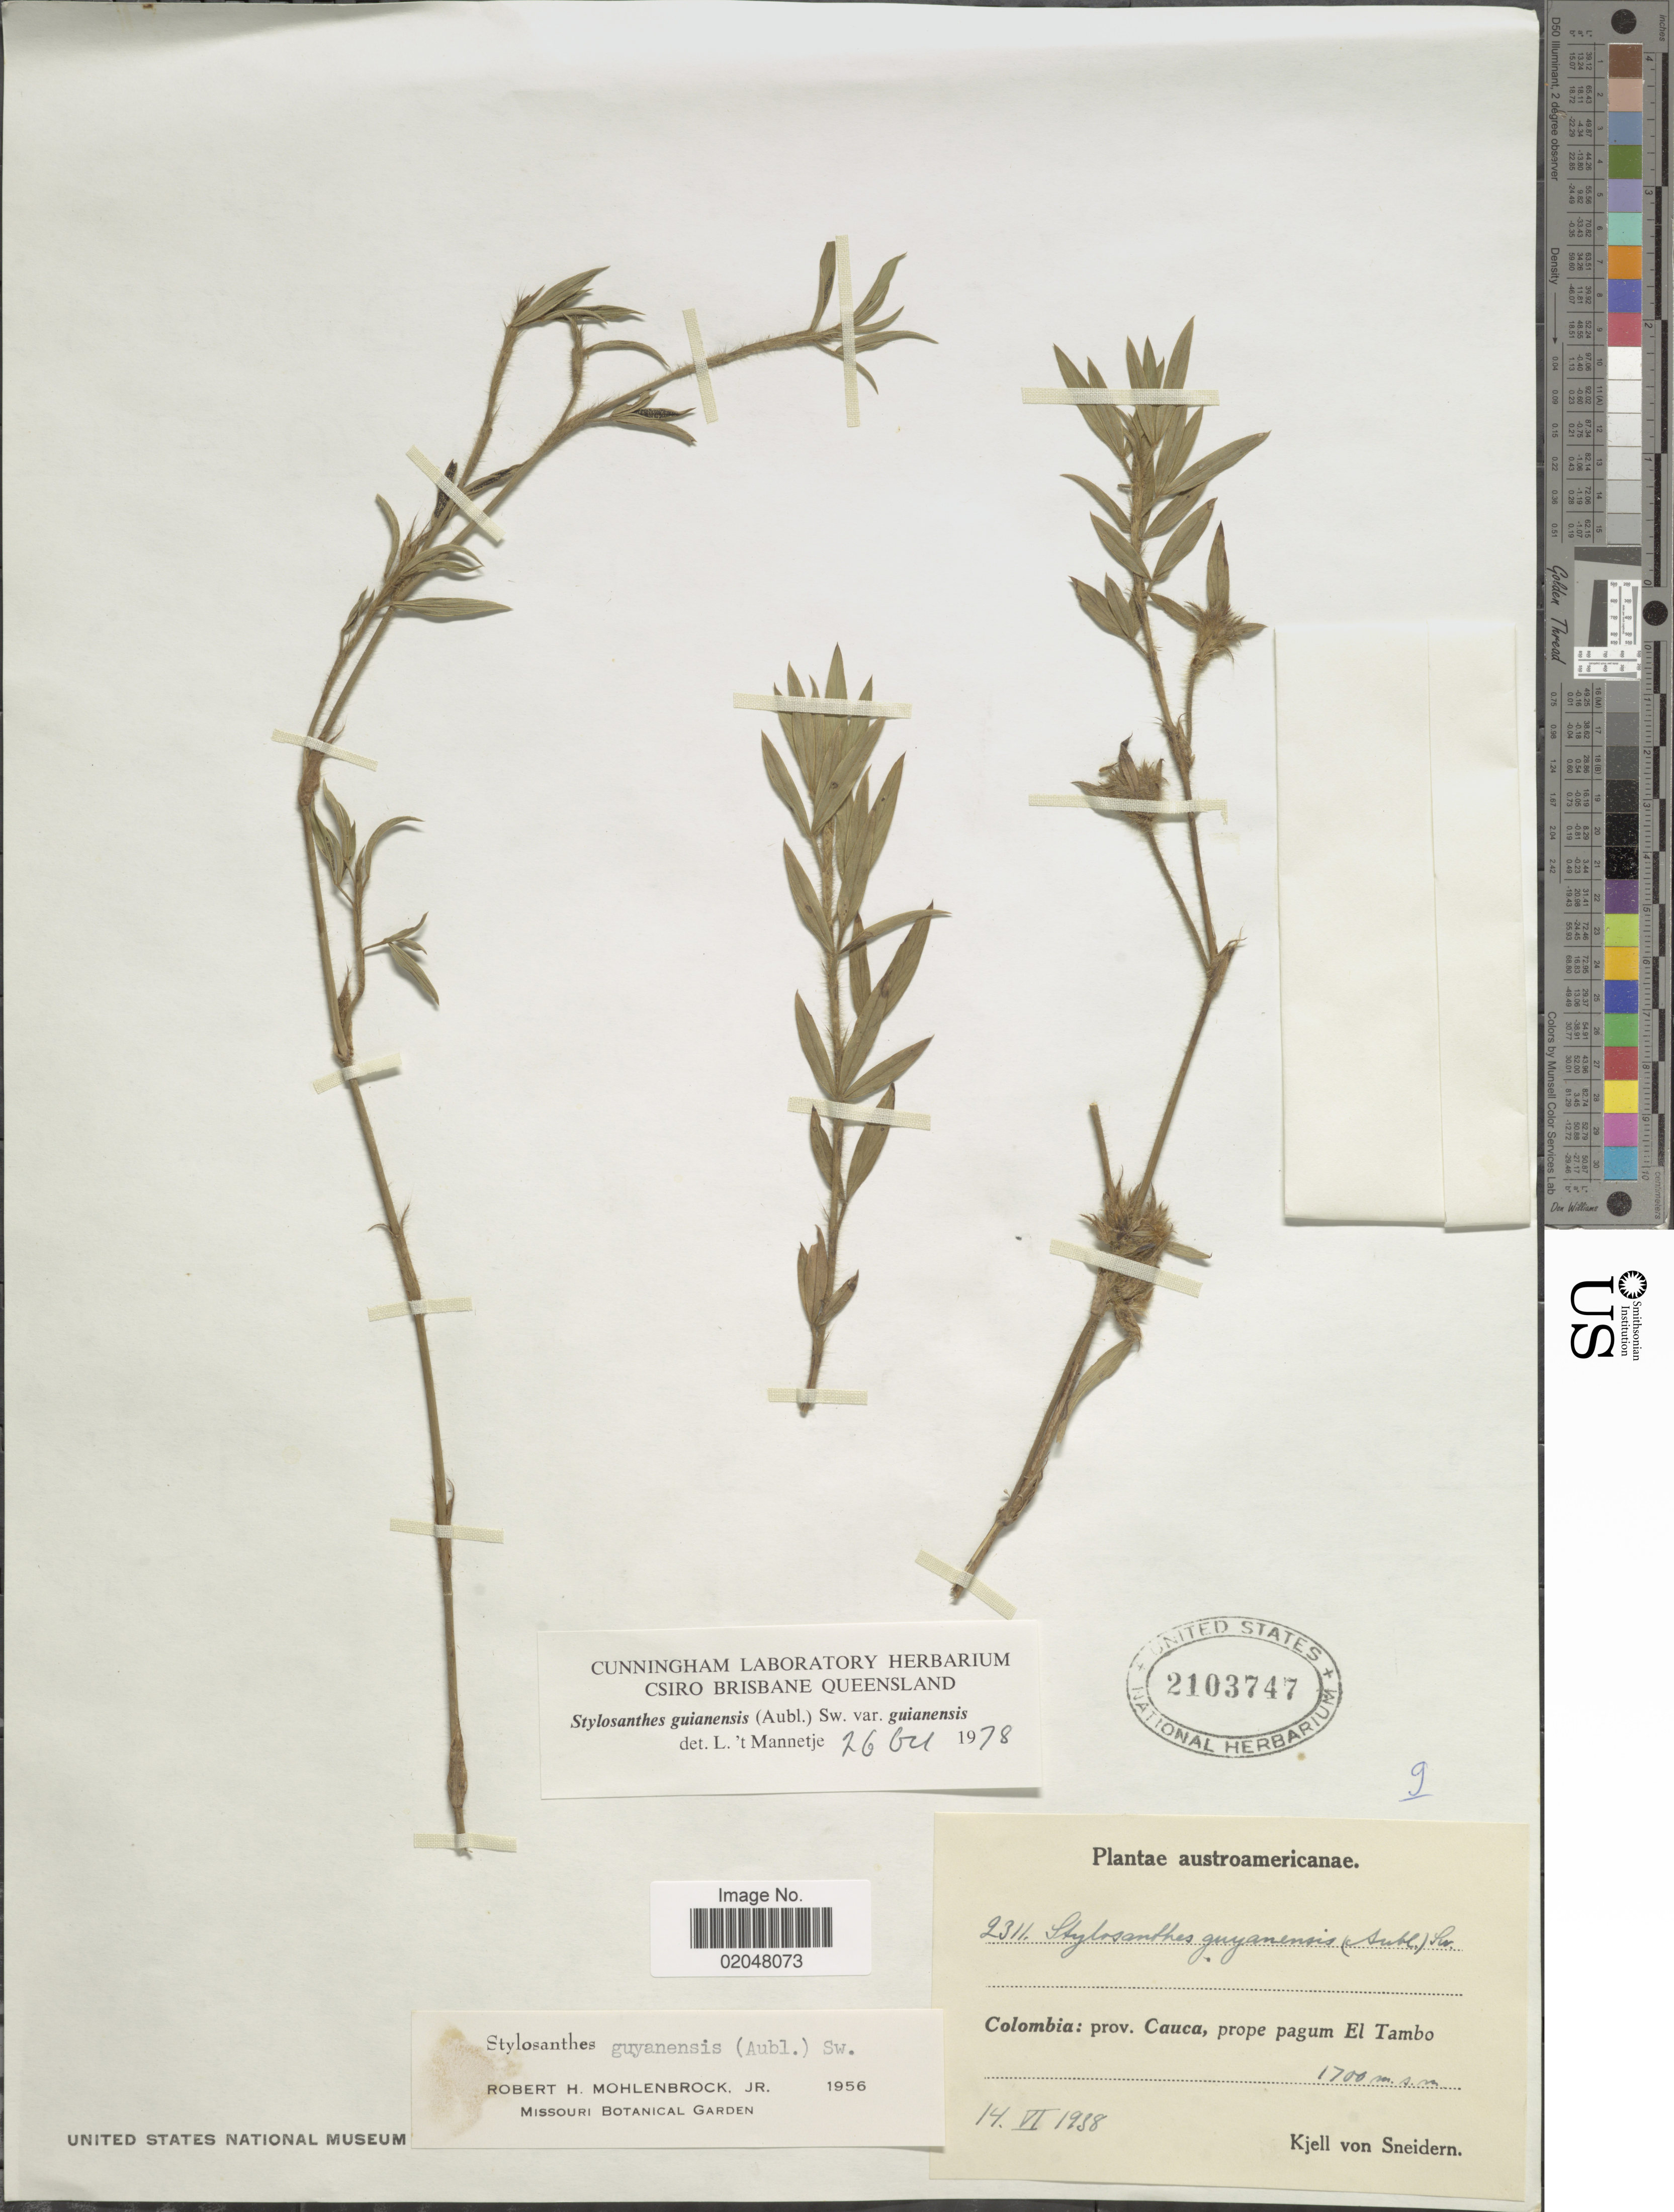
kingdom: Plantae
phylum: Tracheophyta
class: Magnoliopsida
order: Fabales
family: Fabaceae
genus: Stylosanthes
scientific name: Stylosanthes guianensis var. guianensis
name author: (Aubl.) Sw.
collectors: K. von Sneidern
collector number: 2311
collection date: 1938-06-14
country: Colombia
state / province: Cauca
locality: Prope pagum El Tambo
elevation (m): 1700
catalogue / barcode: US 2103747